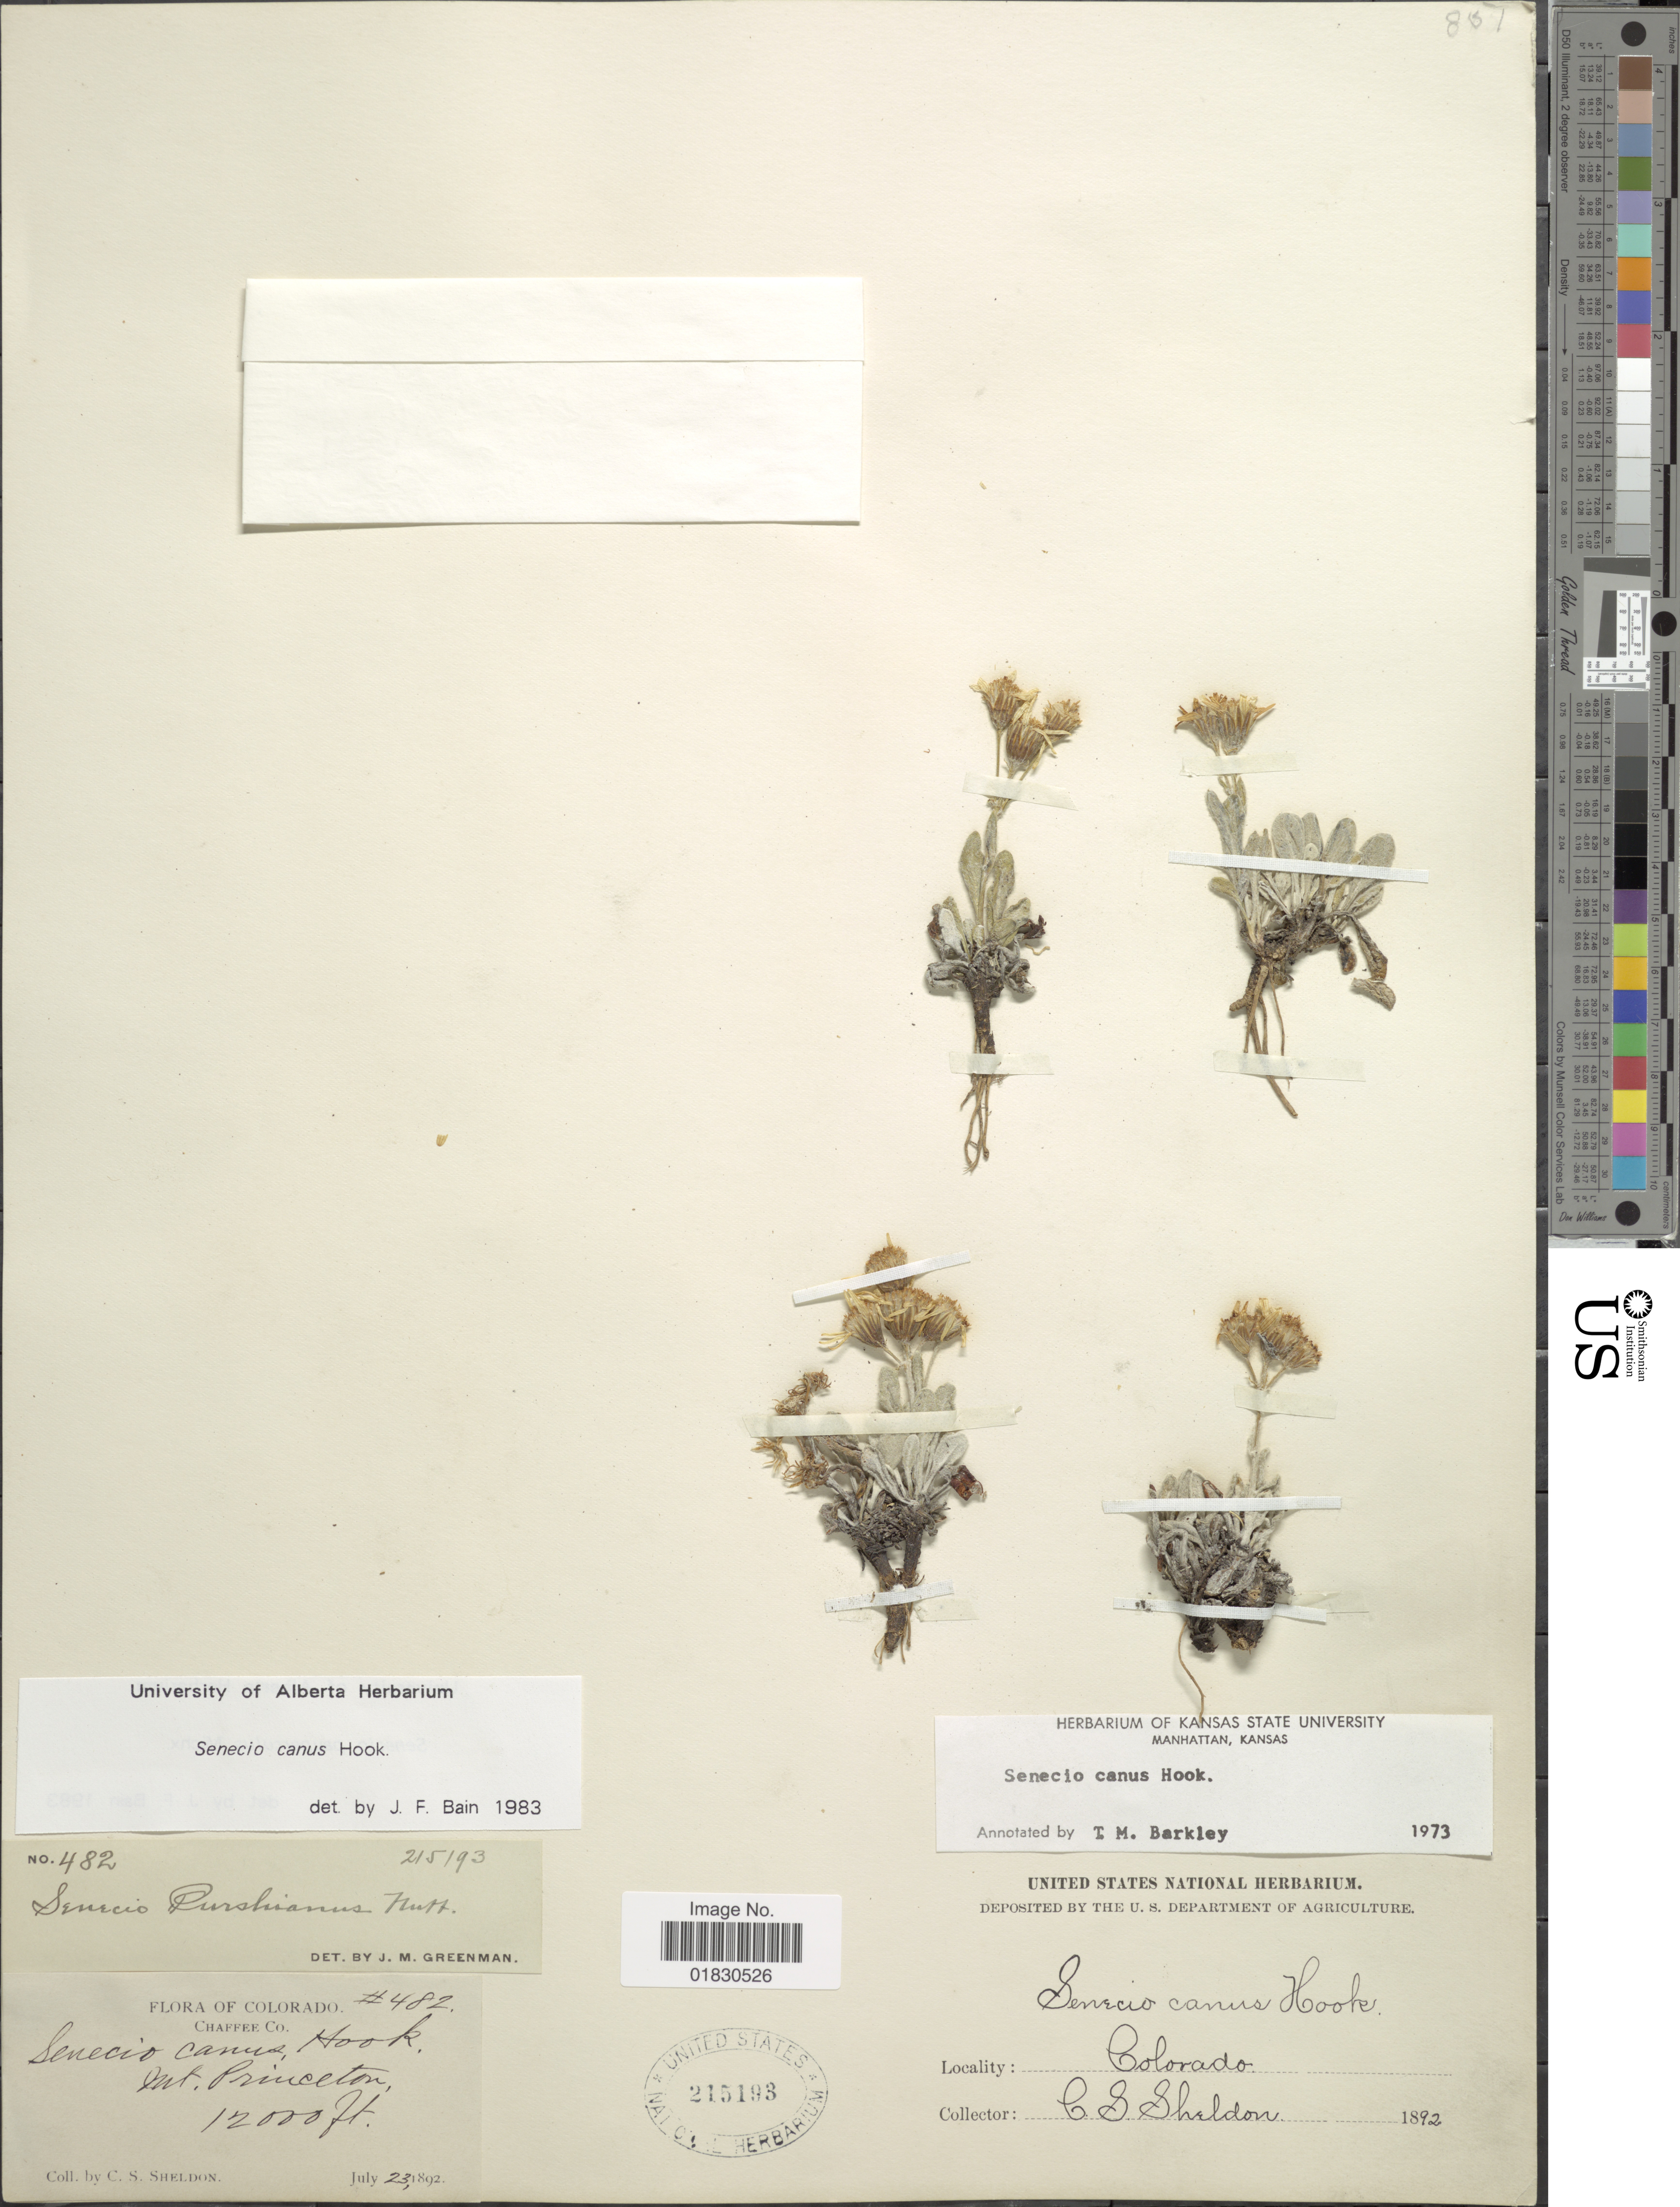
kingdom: Plantae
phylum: Tracheophyta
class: Magnoliopsida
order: Asterales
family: Asteraceae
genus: Packera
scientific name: Packera cana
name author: (Hook.) W.A. Weber & Á. Löve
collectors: C. S. Sheldon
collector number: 482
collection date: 1892-07-23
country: Panama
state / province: Panamá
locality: Mt. Princeton, Chaffee Co.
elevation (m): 3658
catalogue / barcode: US 215193